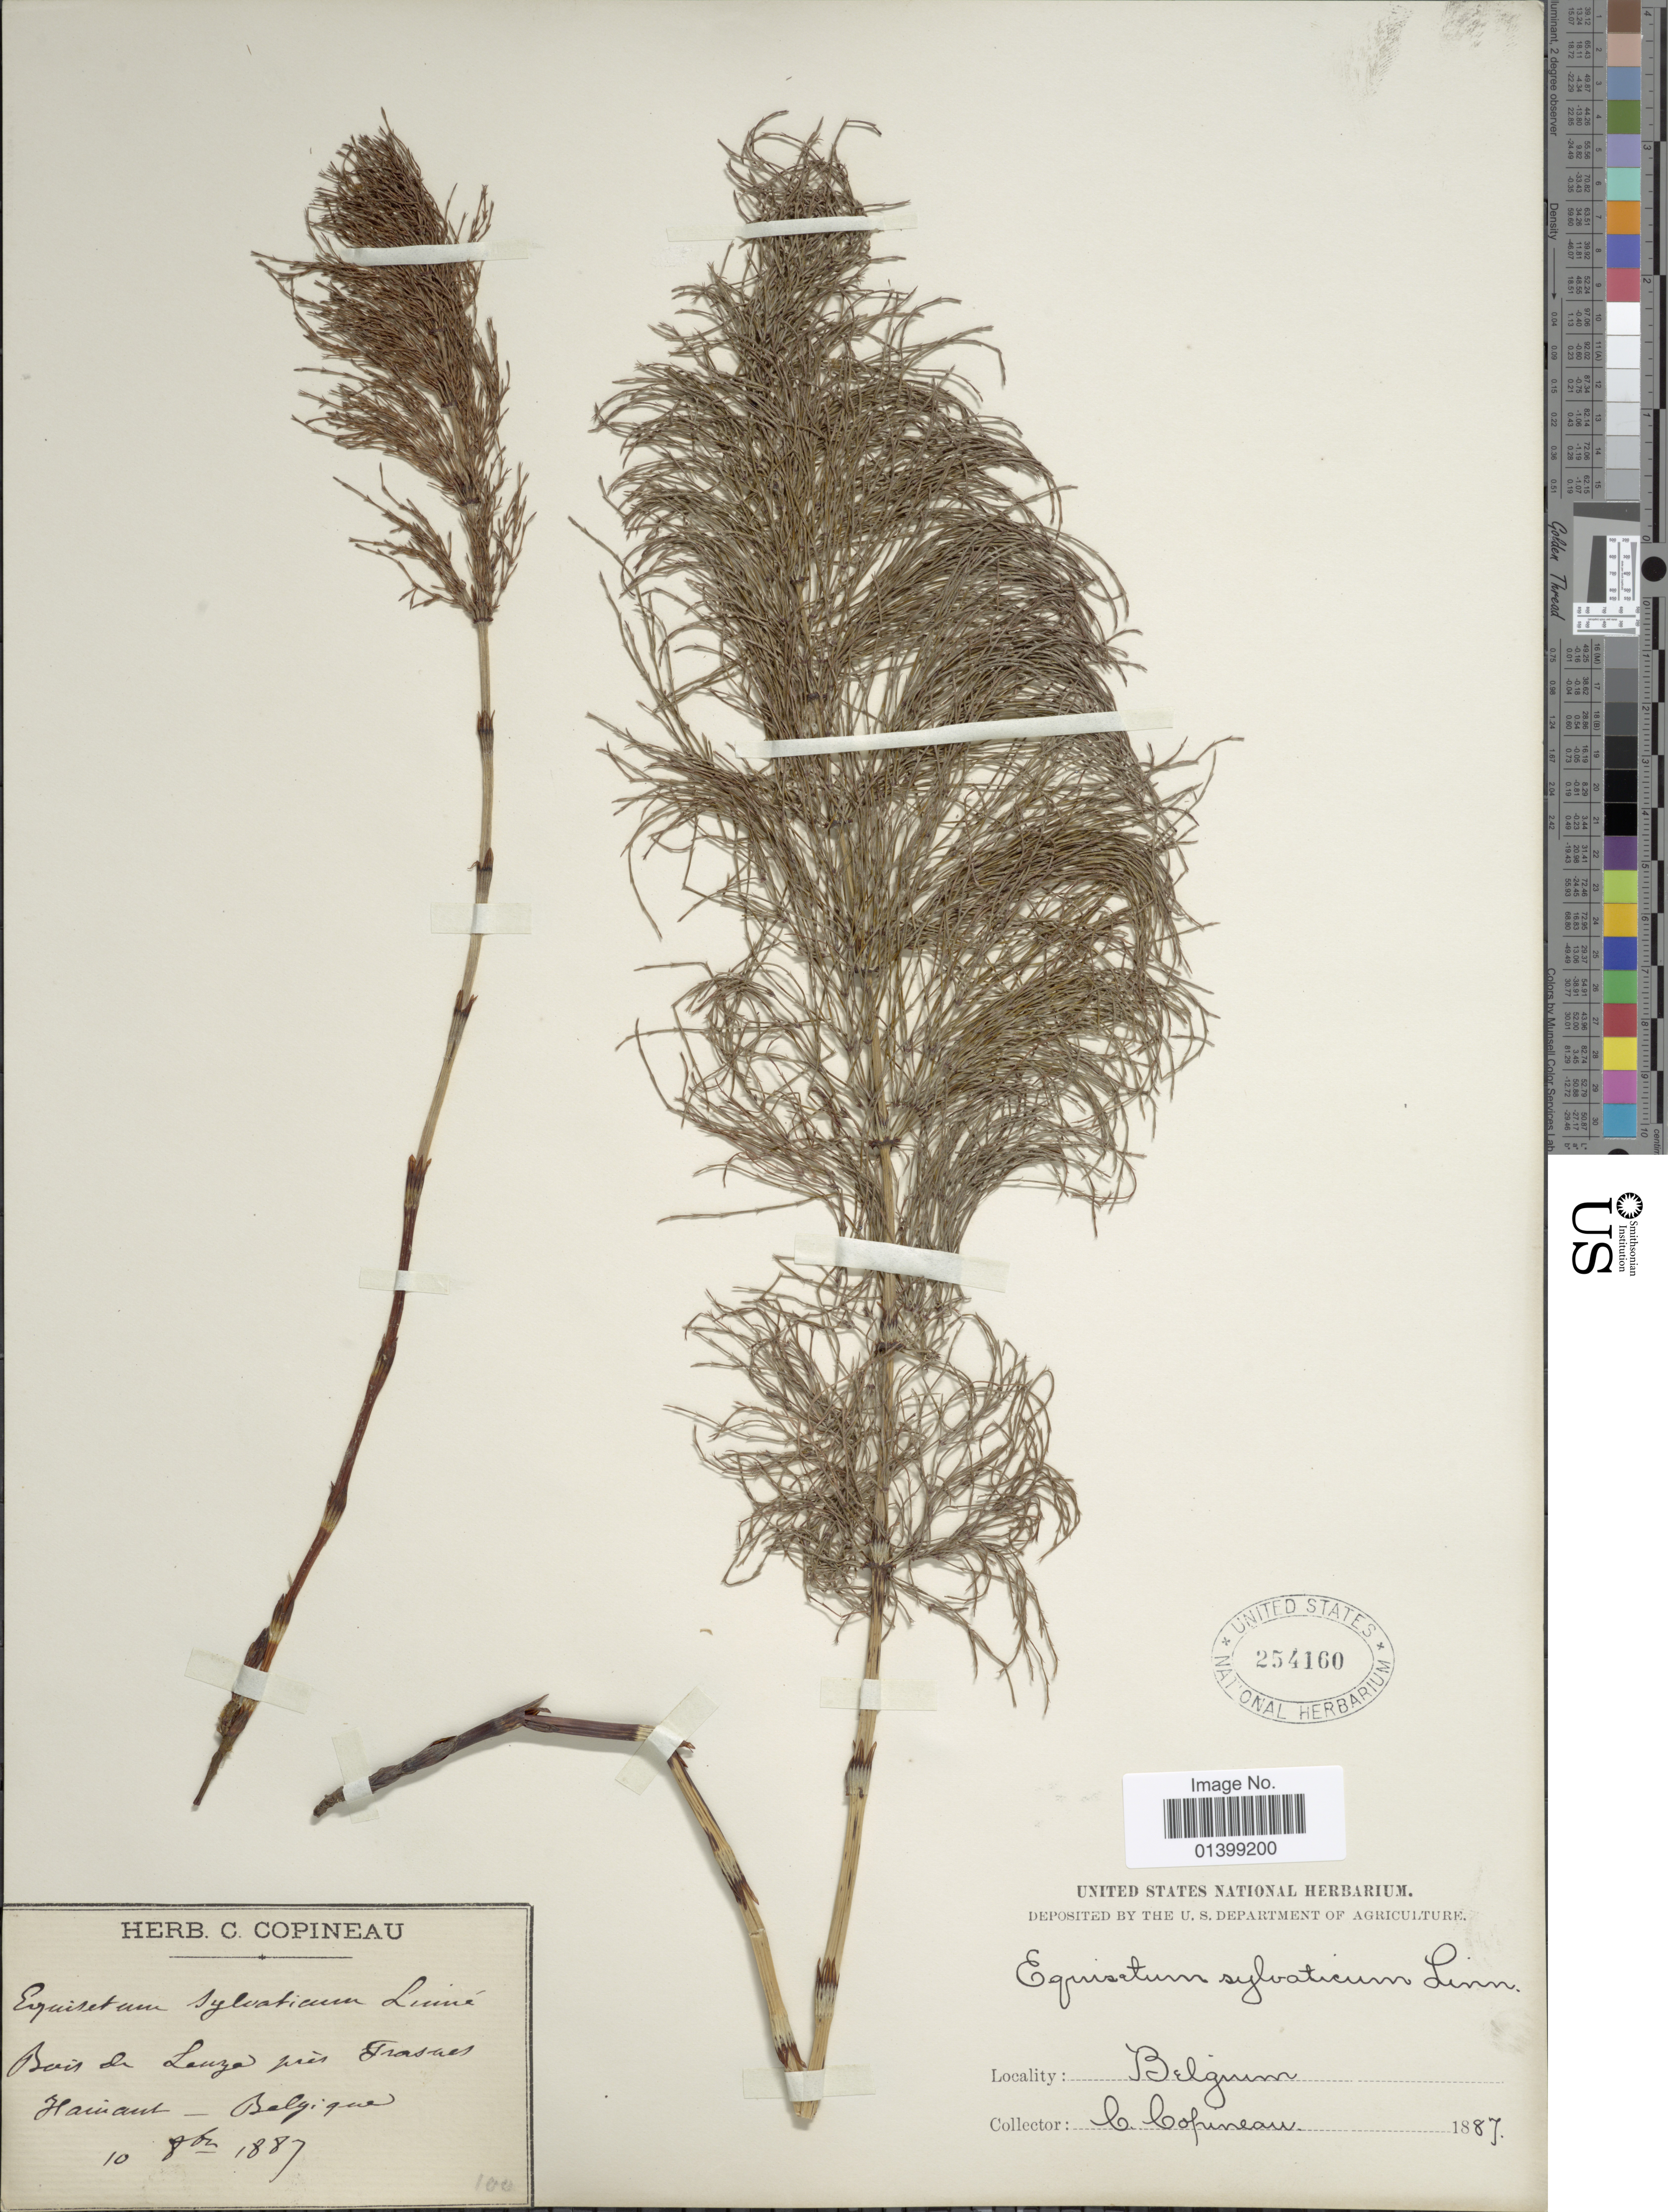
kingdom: Plantae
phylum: Tracheophyta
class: Polypodiopsida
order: Equisetales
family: Equisetaceae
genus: Equisetum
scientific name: Equisetum sylvaticum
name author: L.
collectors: C. Copineau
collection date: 1887-02-10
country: Belgium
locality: Bois de Leuze près Frasnes, Hainaut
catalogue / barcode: US 254160